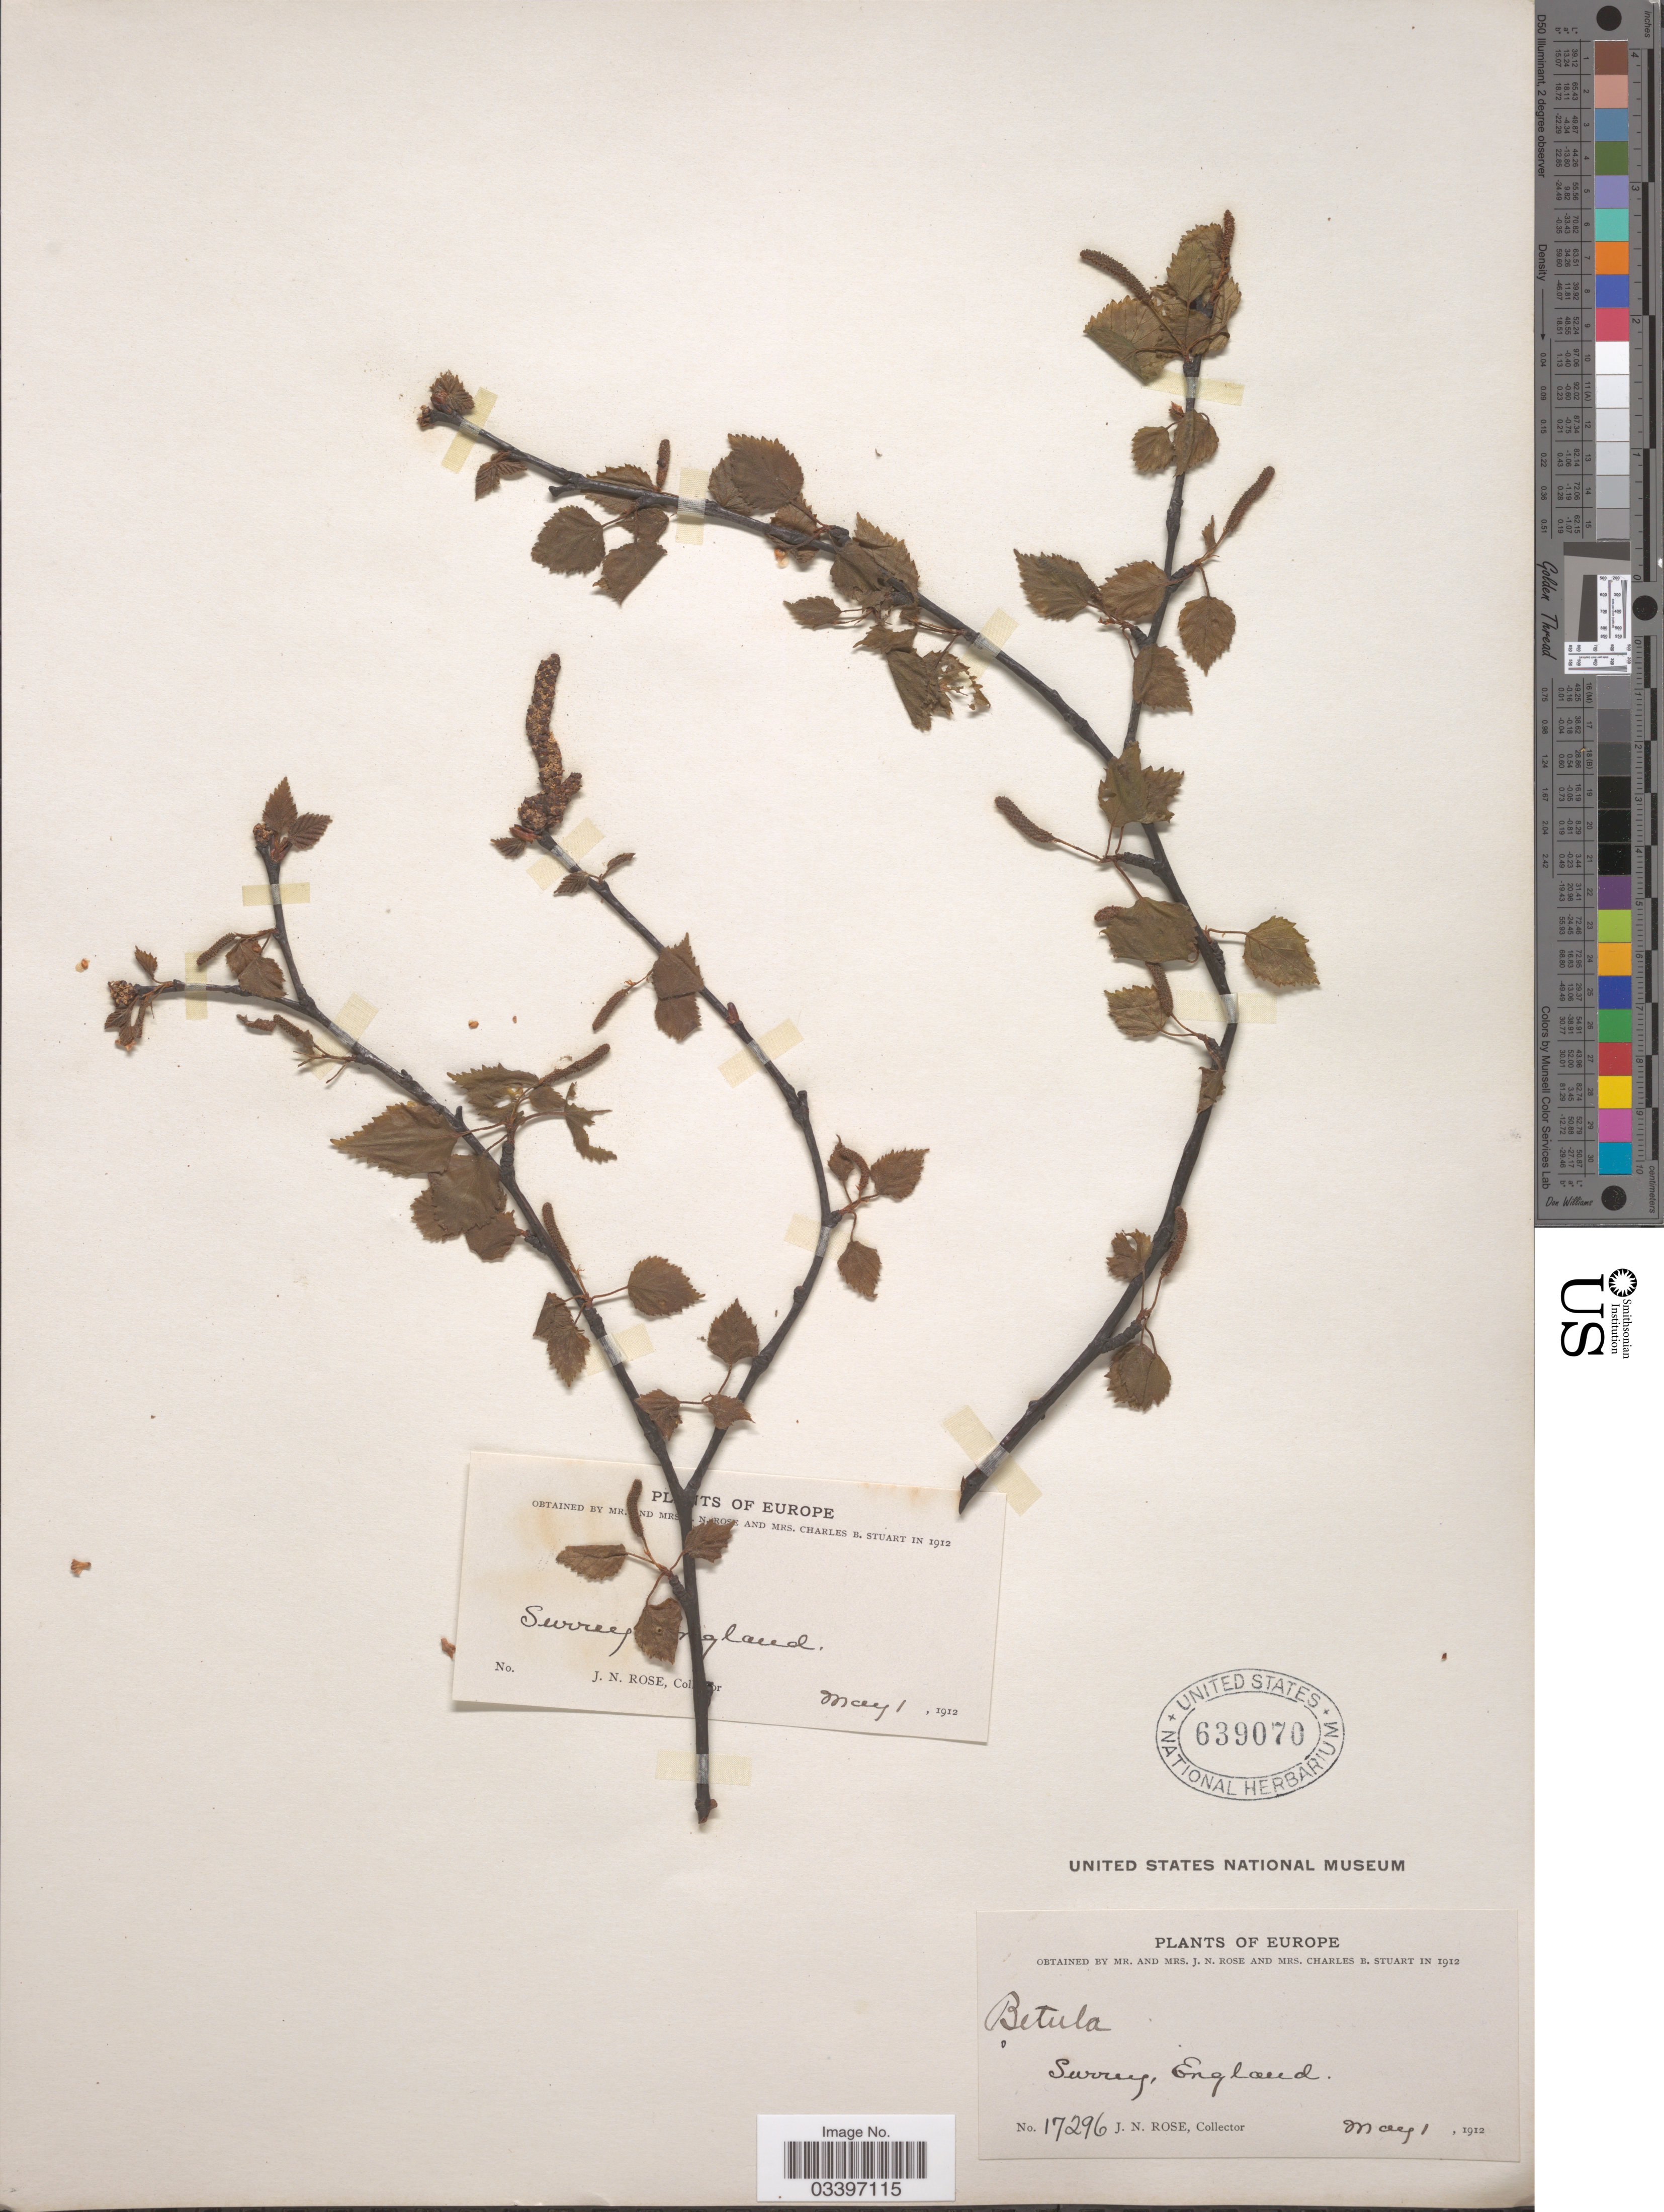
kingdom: Plantae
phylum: Tracheophyta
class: Magnoliopsida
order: Fagales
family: Betulaceae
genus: Betula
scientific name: Betula sp.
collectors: J. N. Rose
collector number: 17296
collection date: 1912-05-01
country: United Kingdom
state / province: England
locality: Surrey.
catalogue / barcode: US 639070